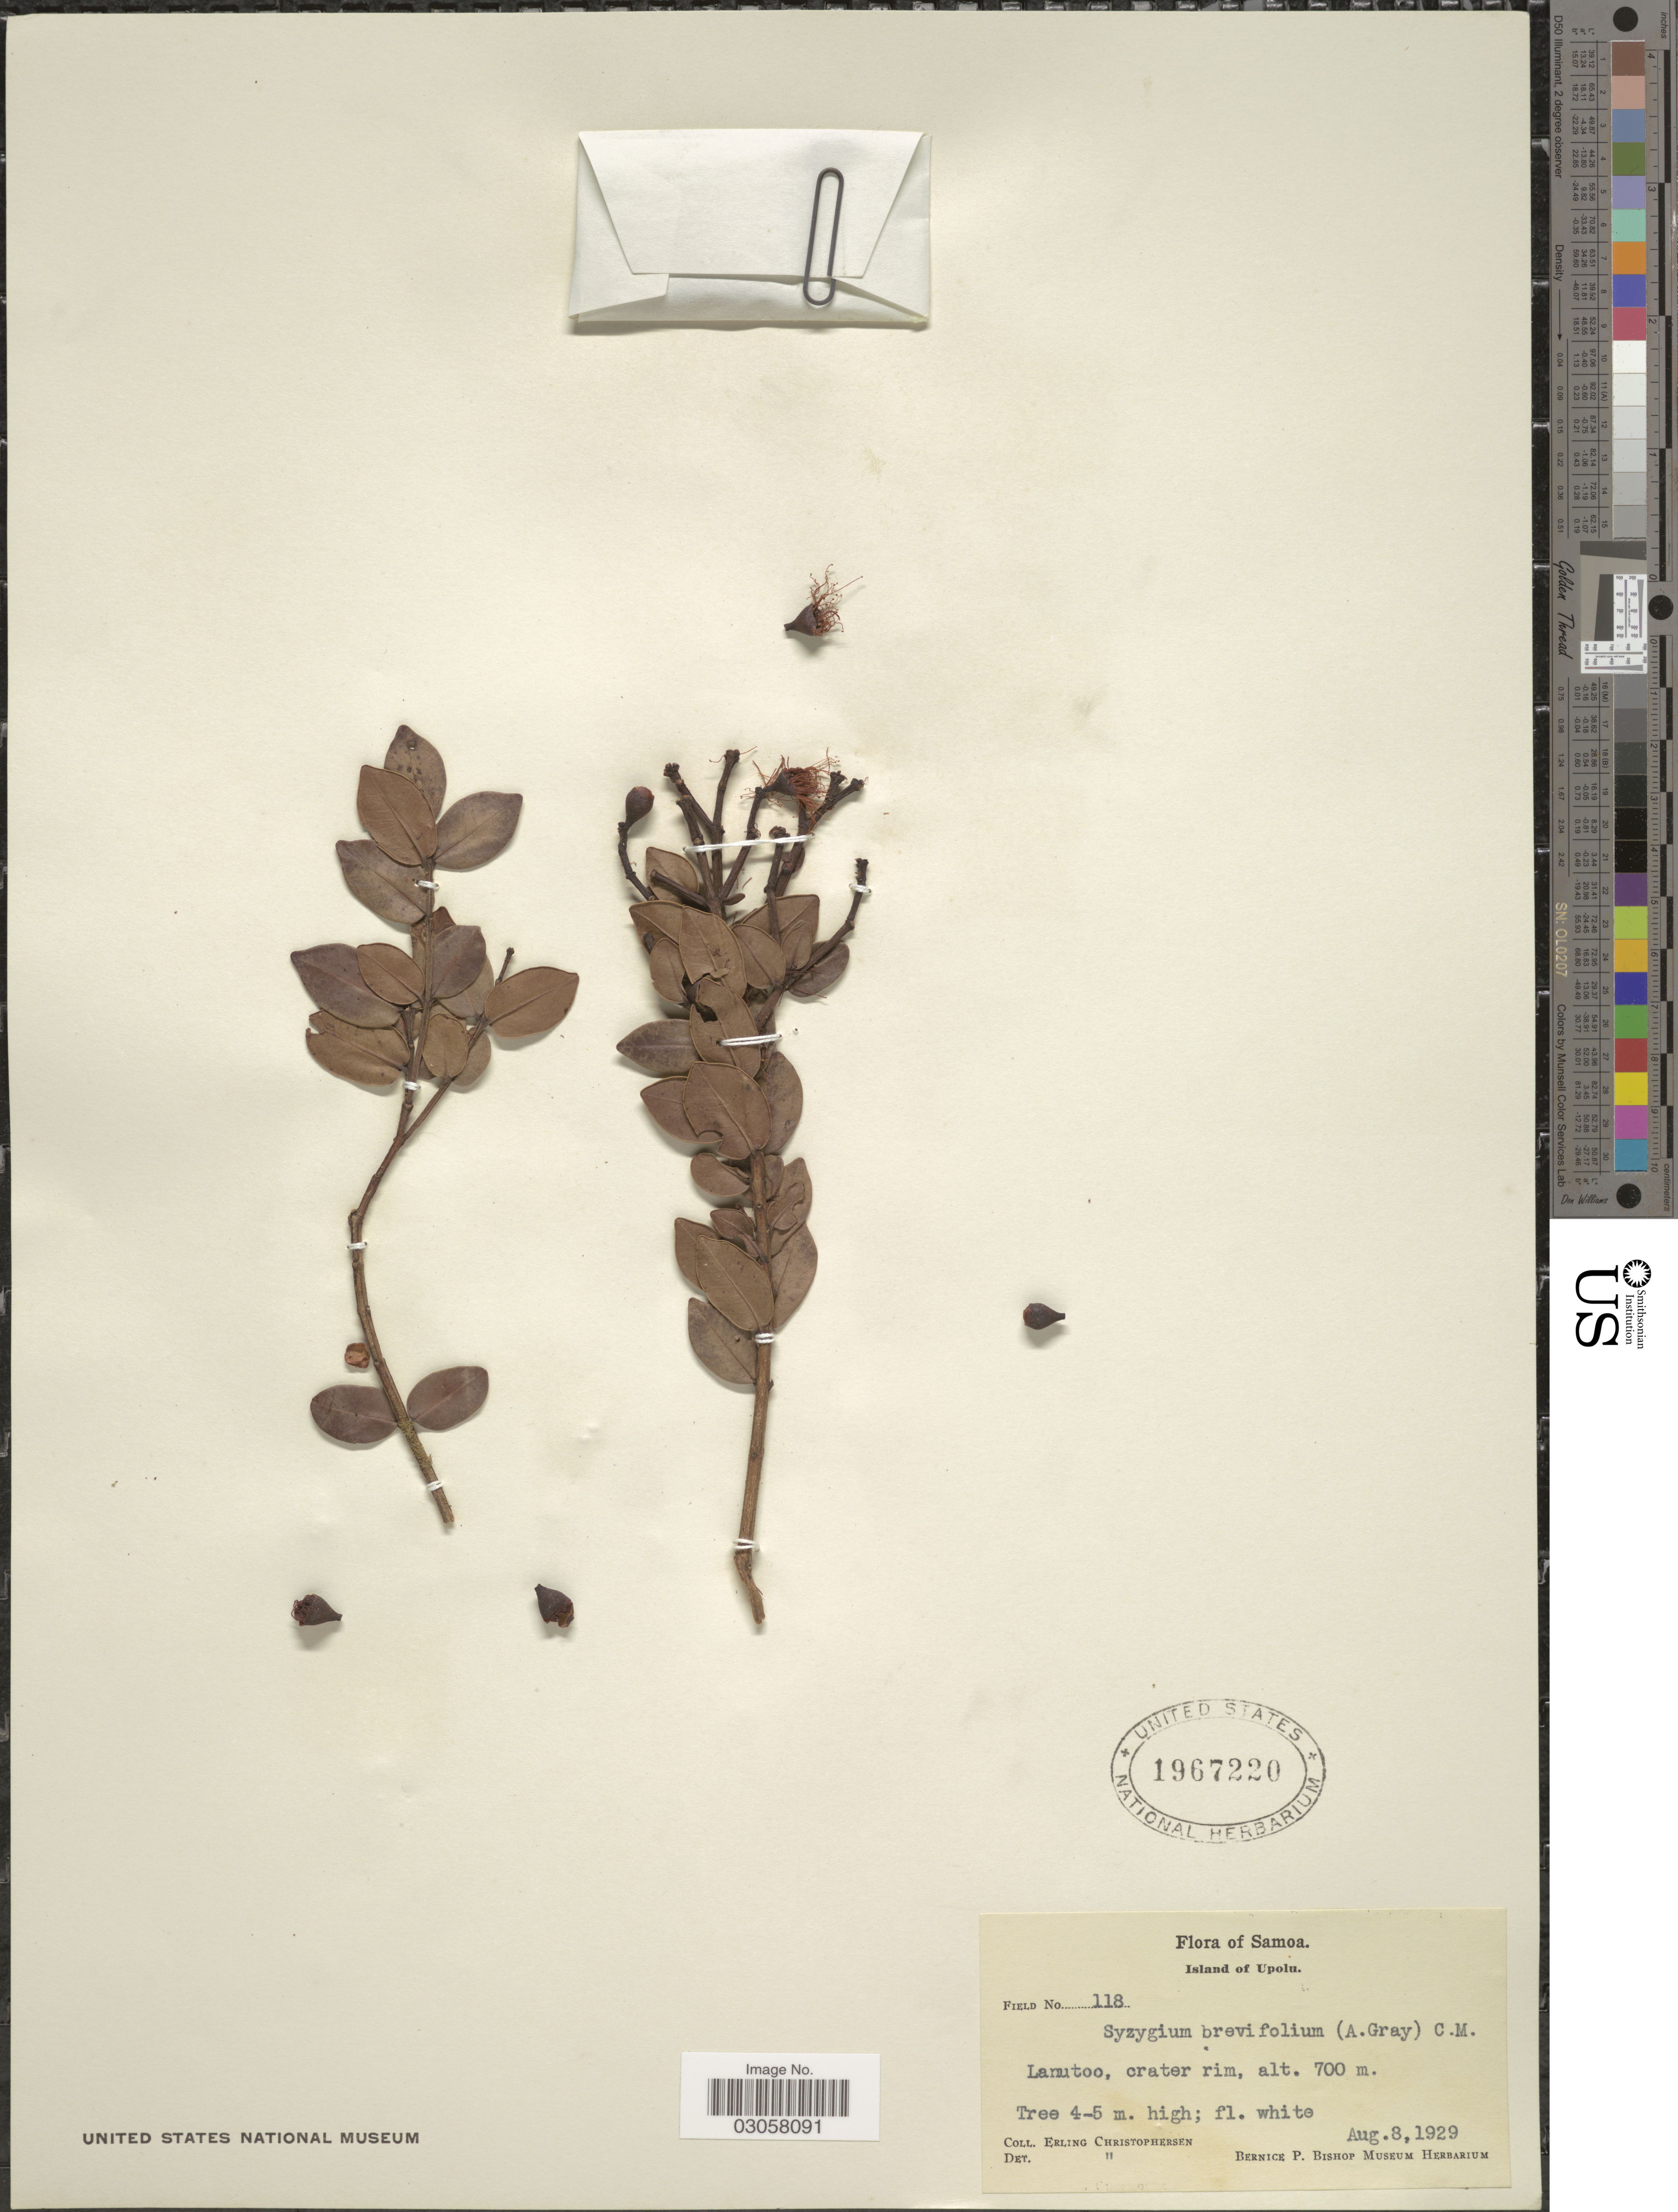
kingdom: Plantae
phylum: Tracheophyta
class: Magnoliopsida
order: Myrtales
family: Myrtaceae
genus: Syzygium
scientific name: Syzygium brevifolium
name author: (A. Gray) K. Müller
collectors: E. Christophersen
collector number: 118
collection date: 1929-08-08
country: Samoa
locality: Samoa. Island of Upolu. Lanutoo, crater rim.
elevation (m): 700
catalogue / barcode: US 1967220